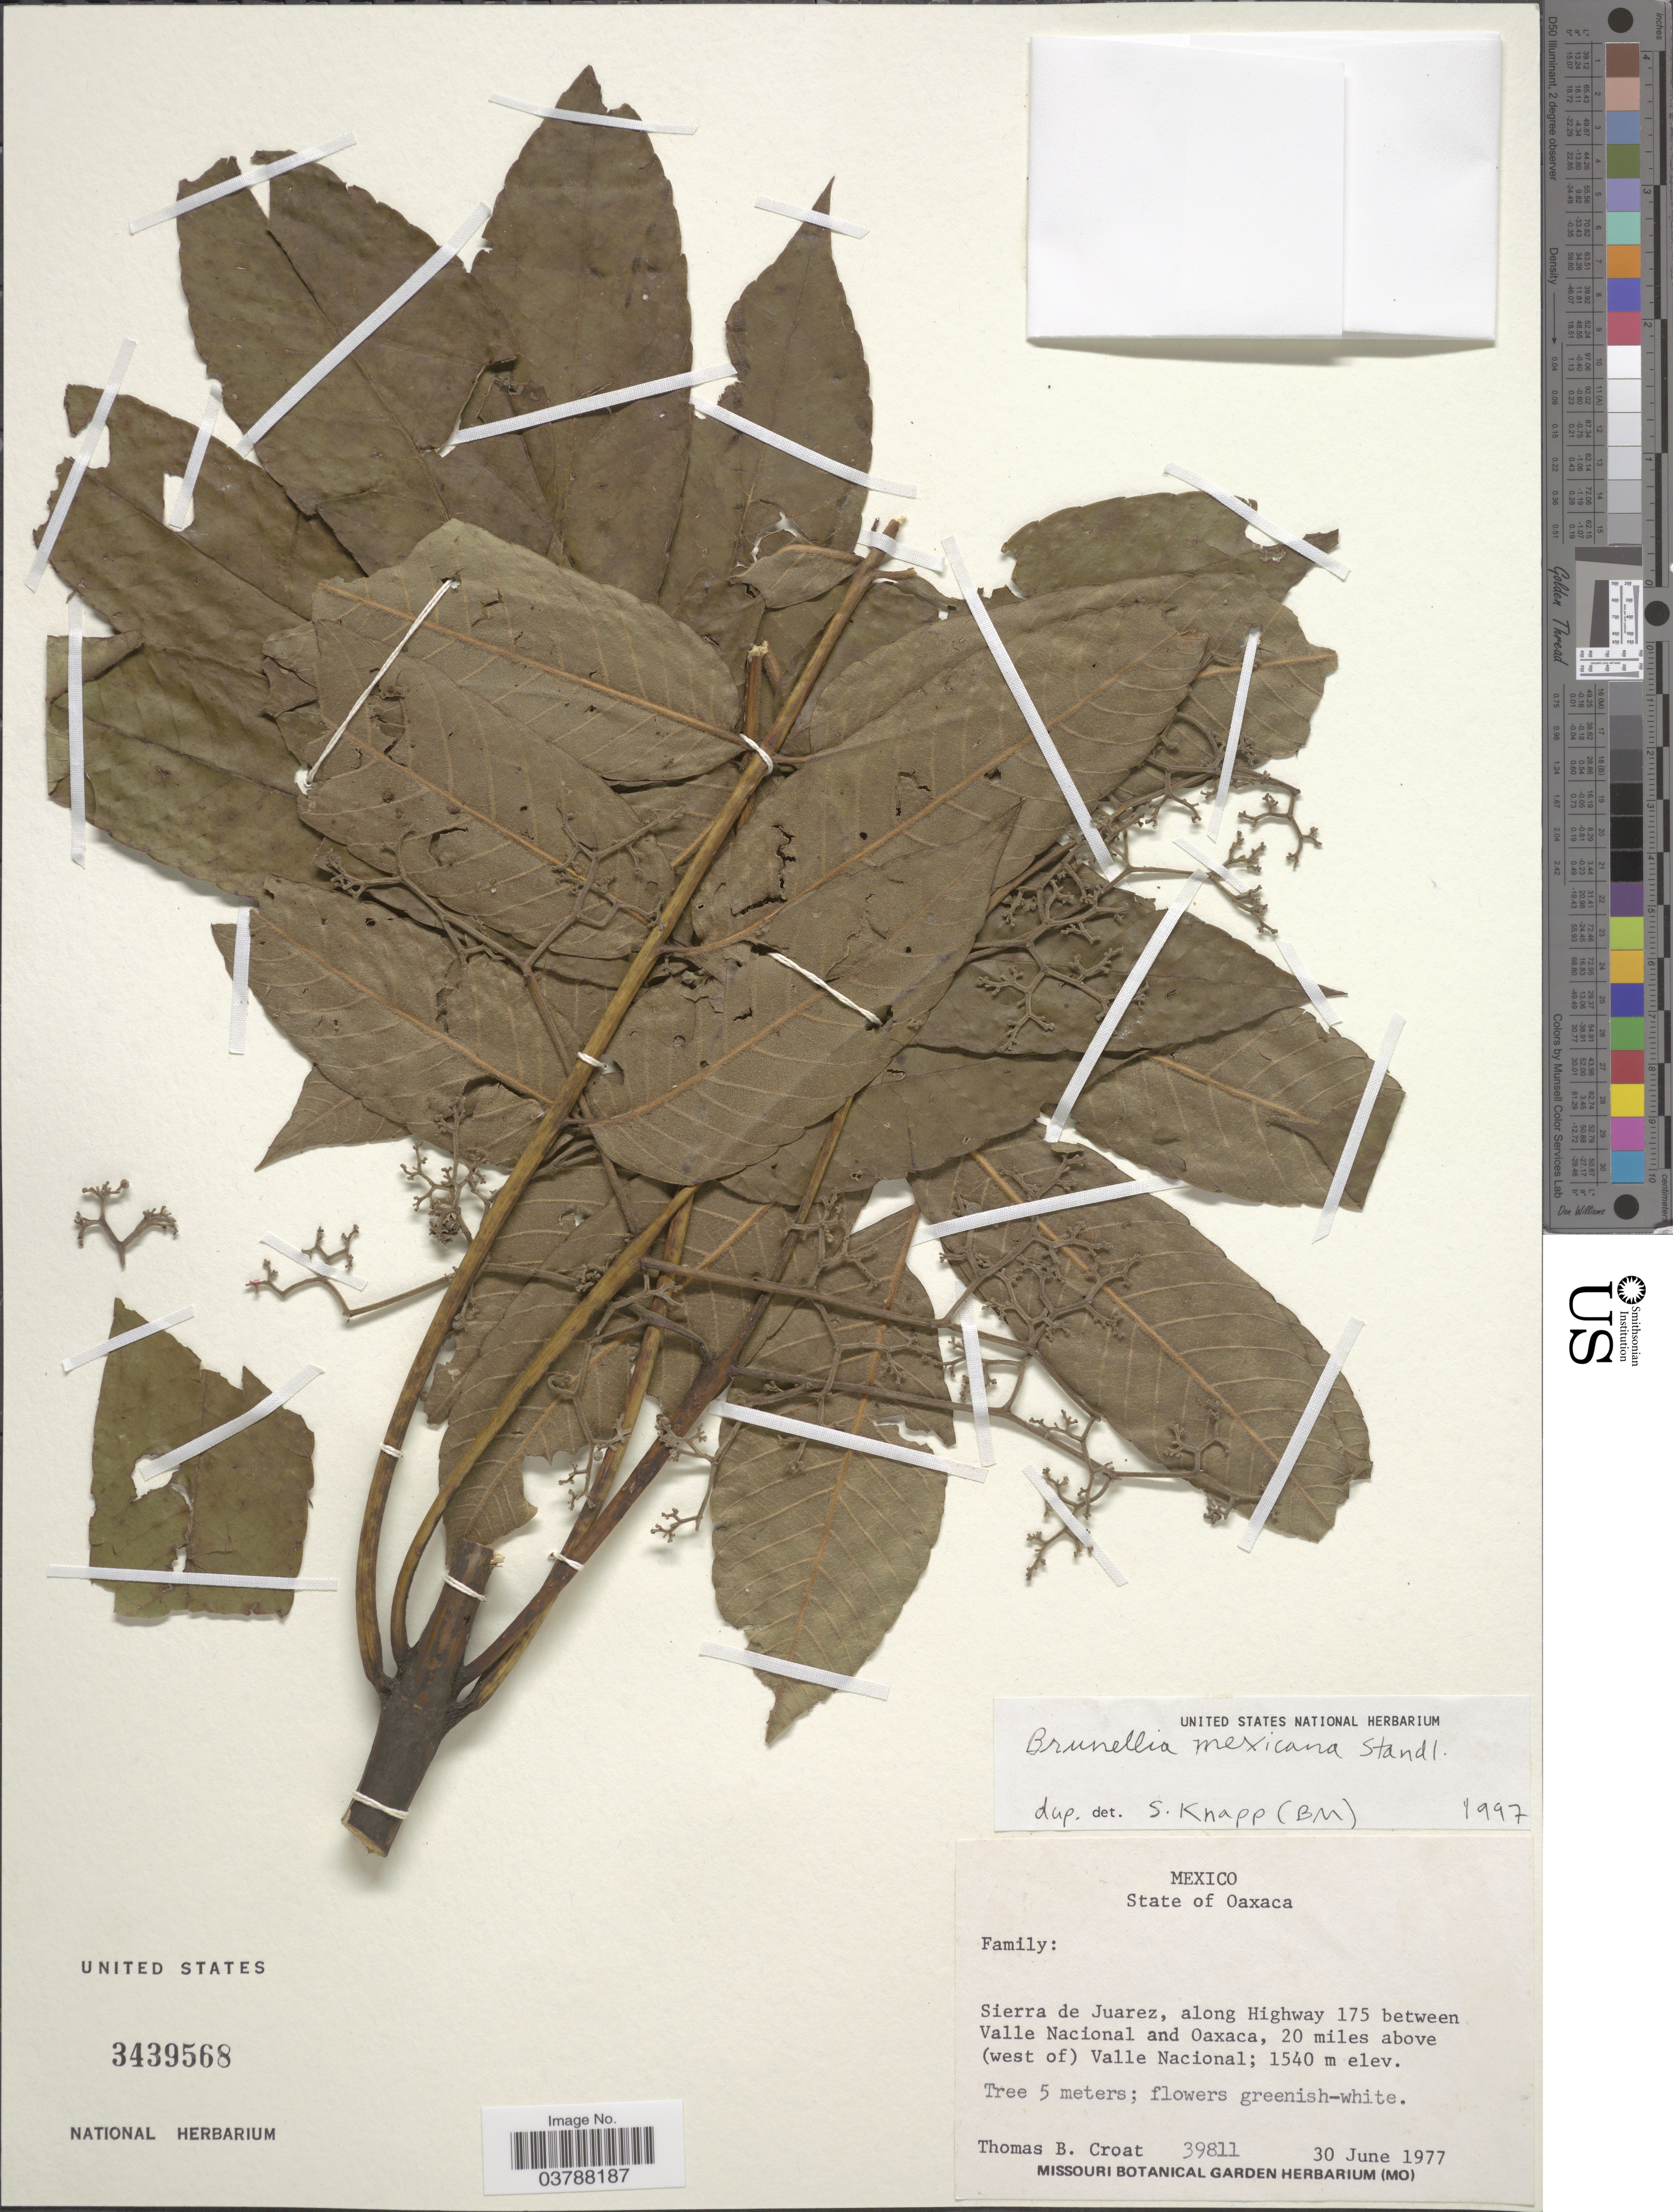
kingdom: Plantae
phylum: Tracheophyta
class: Magnoliopsida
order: Oxalidales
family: Brunelliaceae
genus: Brunellia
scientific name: Brunellia mexicana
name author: Standl.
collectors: T. B. Croat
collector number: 39811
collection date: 1977-06-30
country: Mexico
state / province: Oaxaca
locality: Sierra de Juarez, along Highway 175 between Valle Nacional and Oaxaca, 20 miles above (west of) Valle Nacional.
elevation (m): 1540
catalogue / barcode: US 3439568